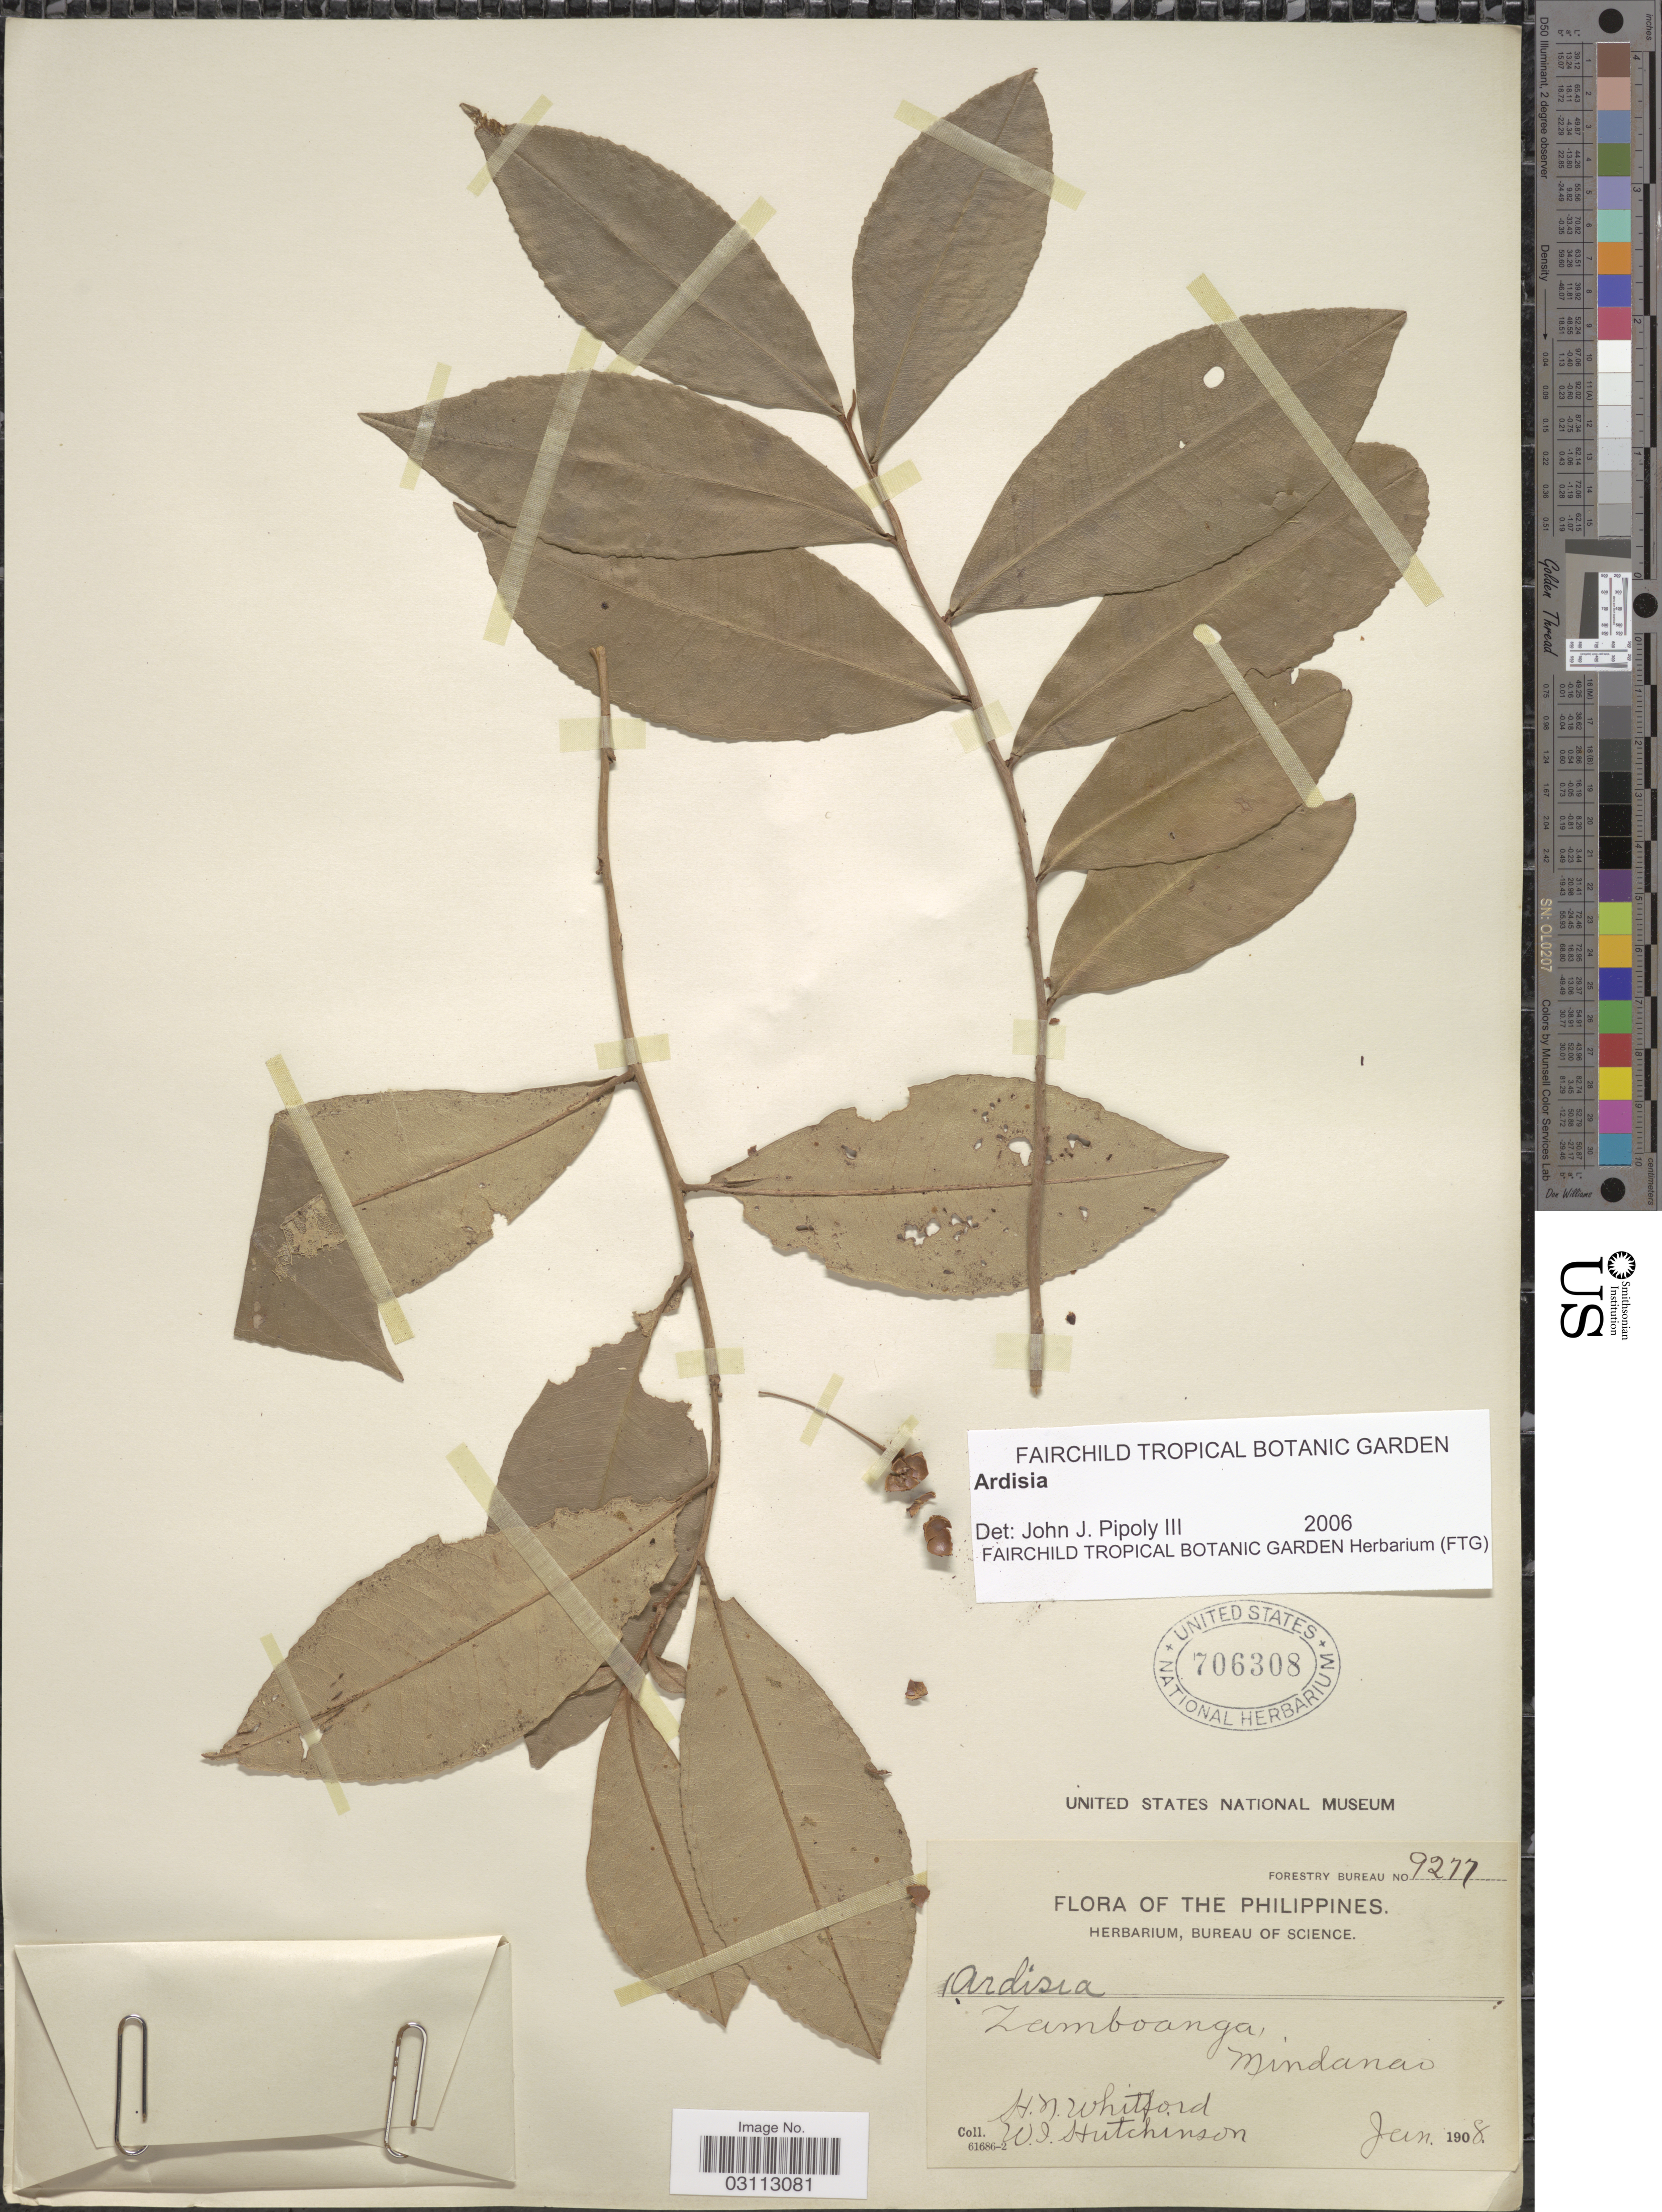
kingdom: Plantae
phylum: Tracheophyta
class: Magnoliopsida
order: Ericales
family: Primulaceae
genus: Ardisia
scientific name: Ardisia sp.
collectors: H. N. Whitford & W. I. Hutchinson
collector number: Forestry Bureau 9277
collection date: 1908-01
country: Philippines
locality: Zamboanga, Mindanao.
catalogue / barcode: US 706308